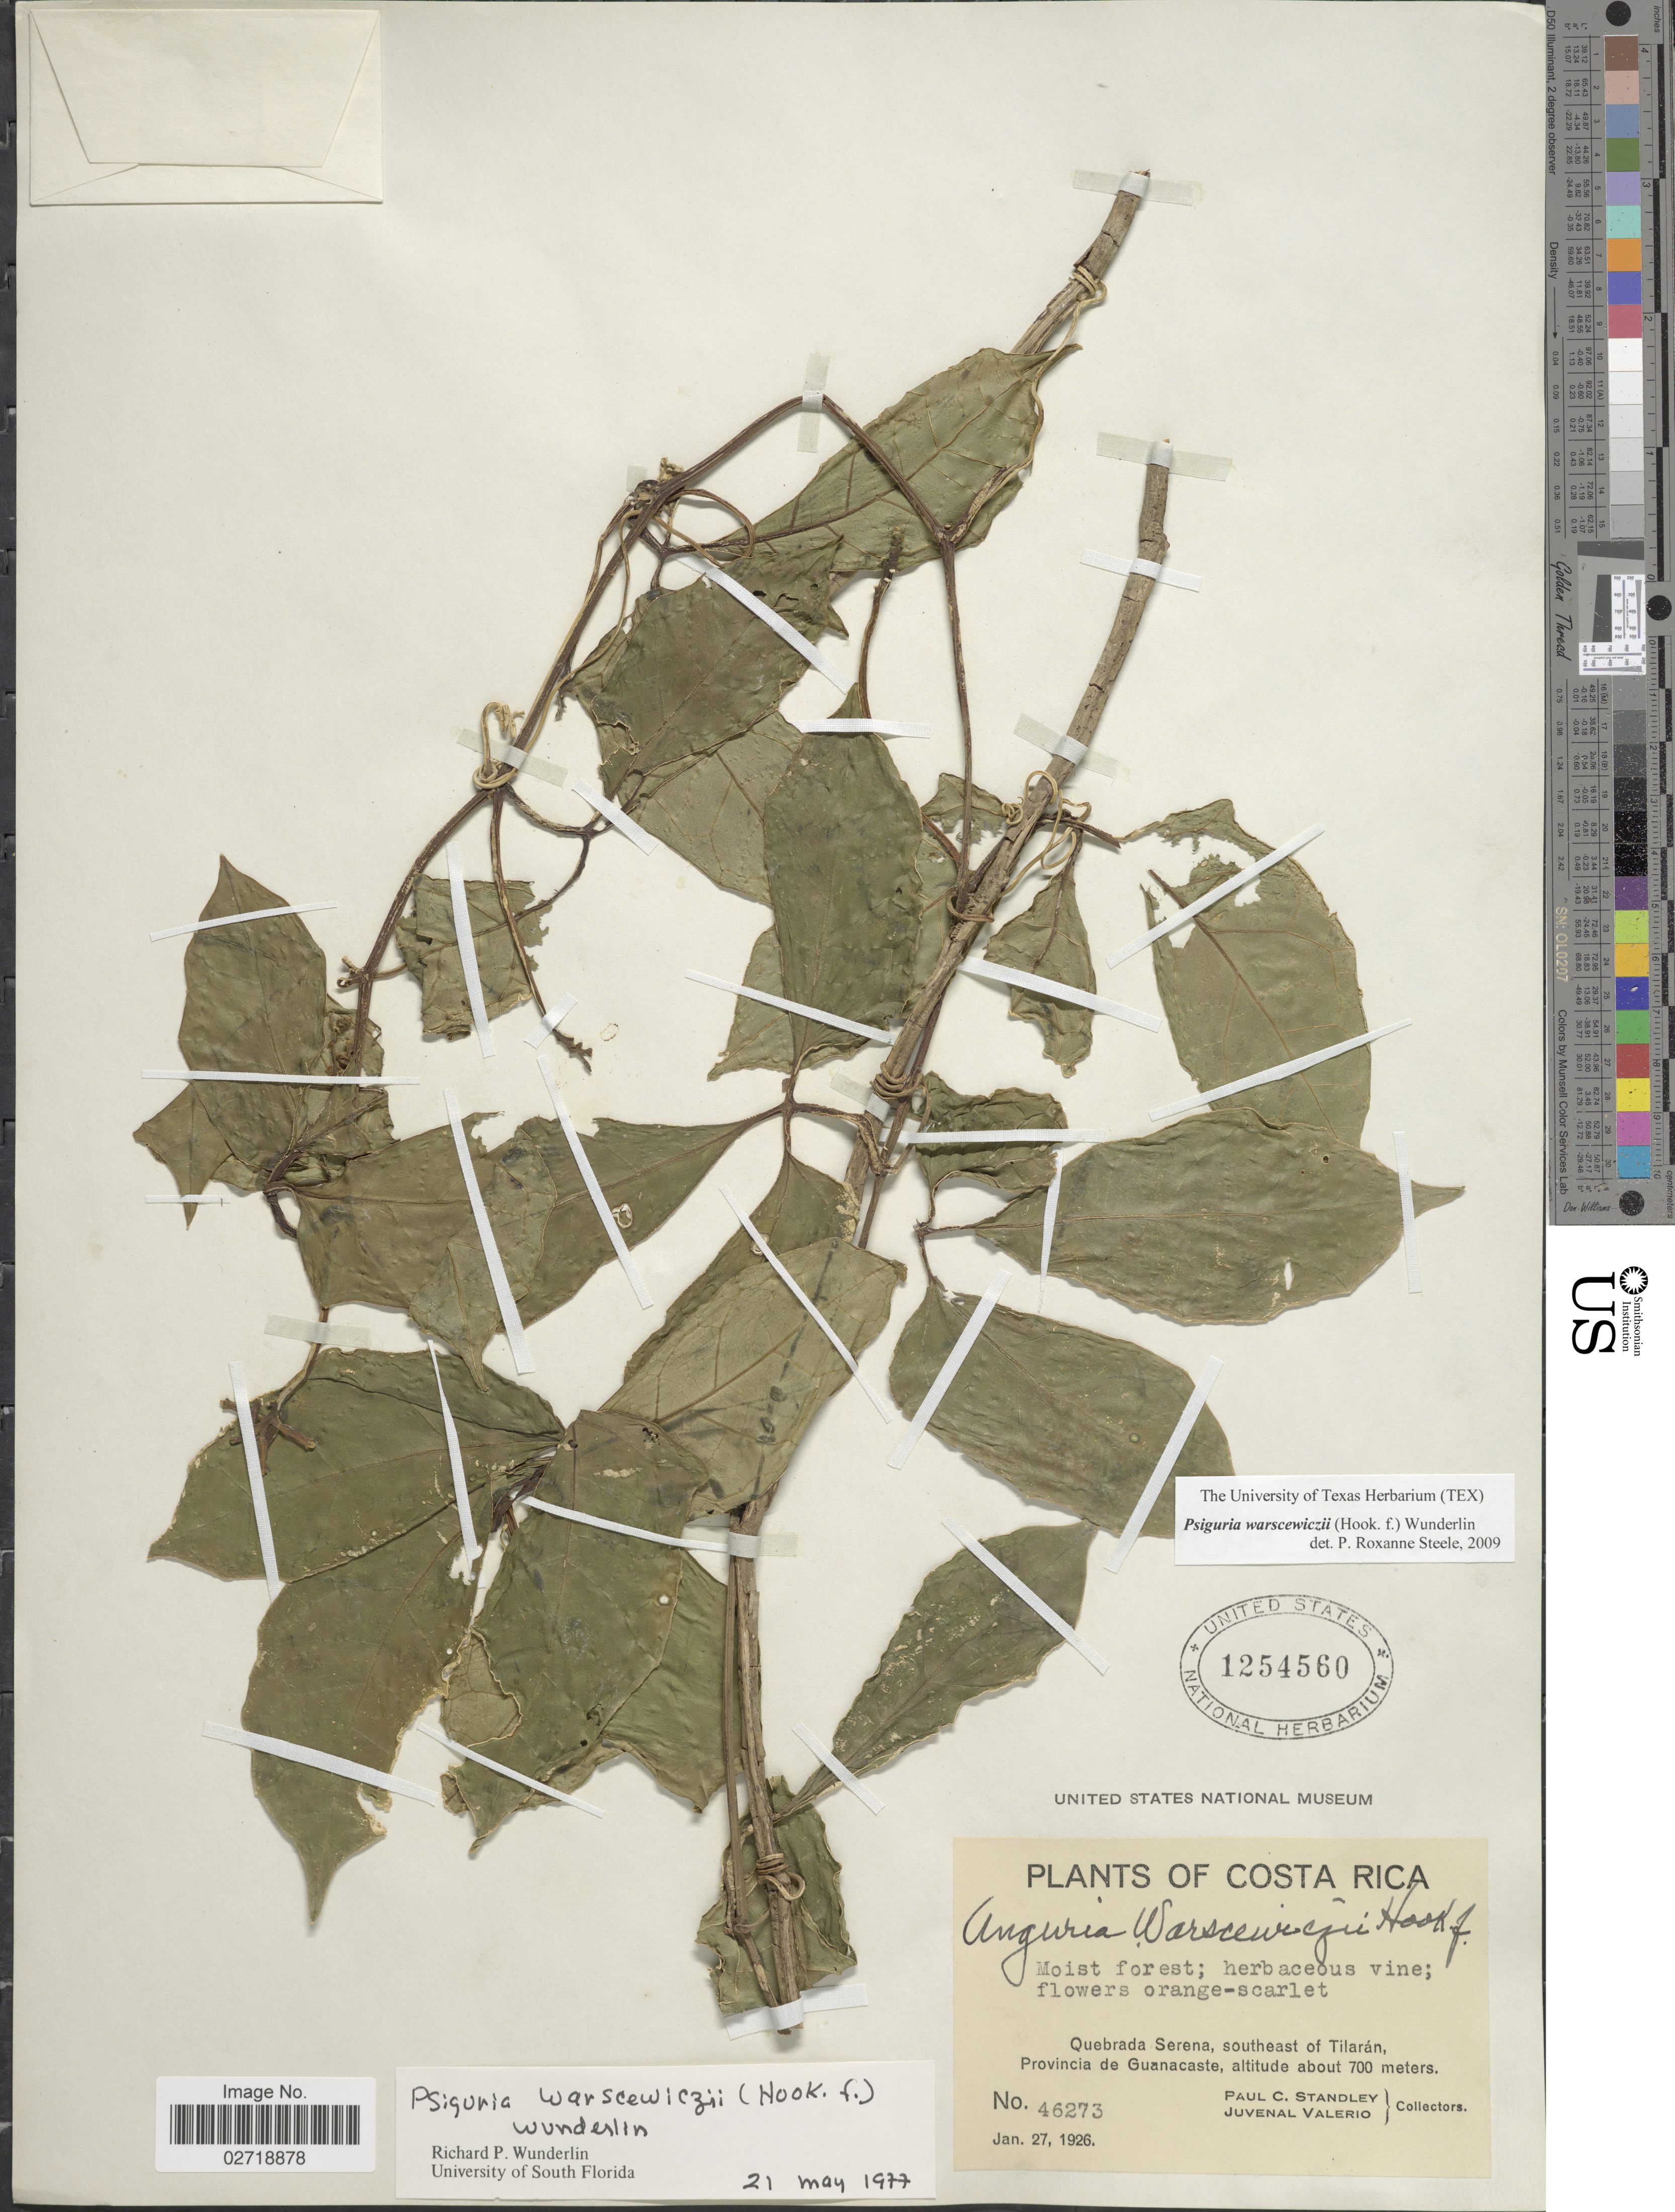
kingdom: Plantae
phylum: Tracheophyta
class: Magnoliopsida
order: Cucurbitales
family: Cucurbitaceae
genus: Psiguria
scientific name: Psiguria warscewiczii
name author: (Hook. f.) Wunderlin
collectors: P. C. Standley & J. Valerio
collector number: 46273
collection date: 1926-01-27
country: Costa Rica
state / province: Guanacaste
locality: Quebrada Serena, southeast of Tilaran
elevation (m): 700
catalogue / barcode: US 1254560